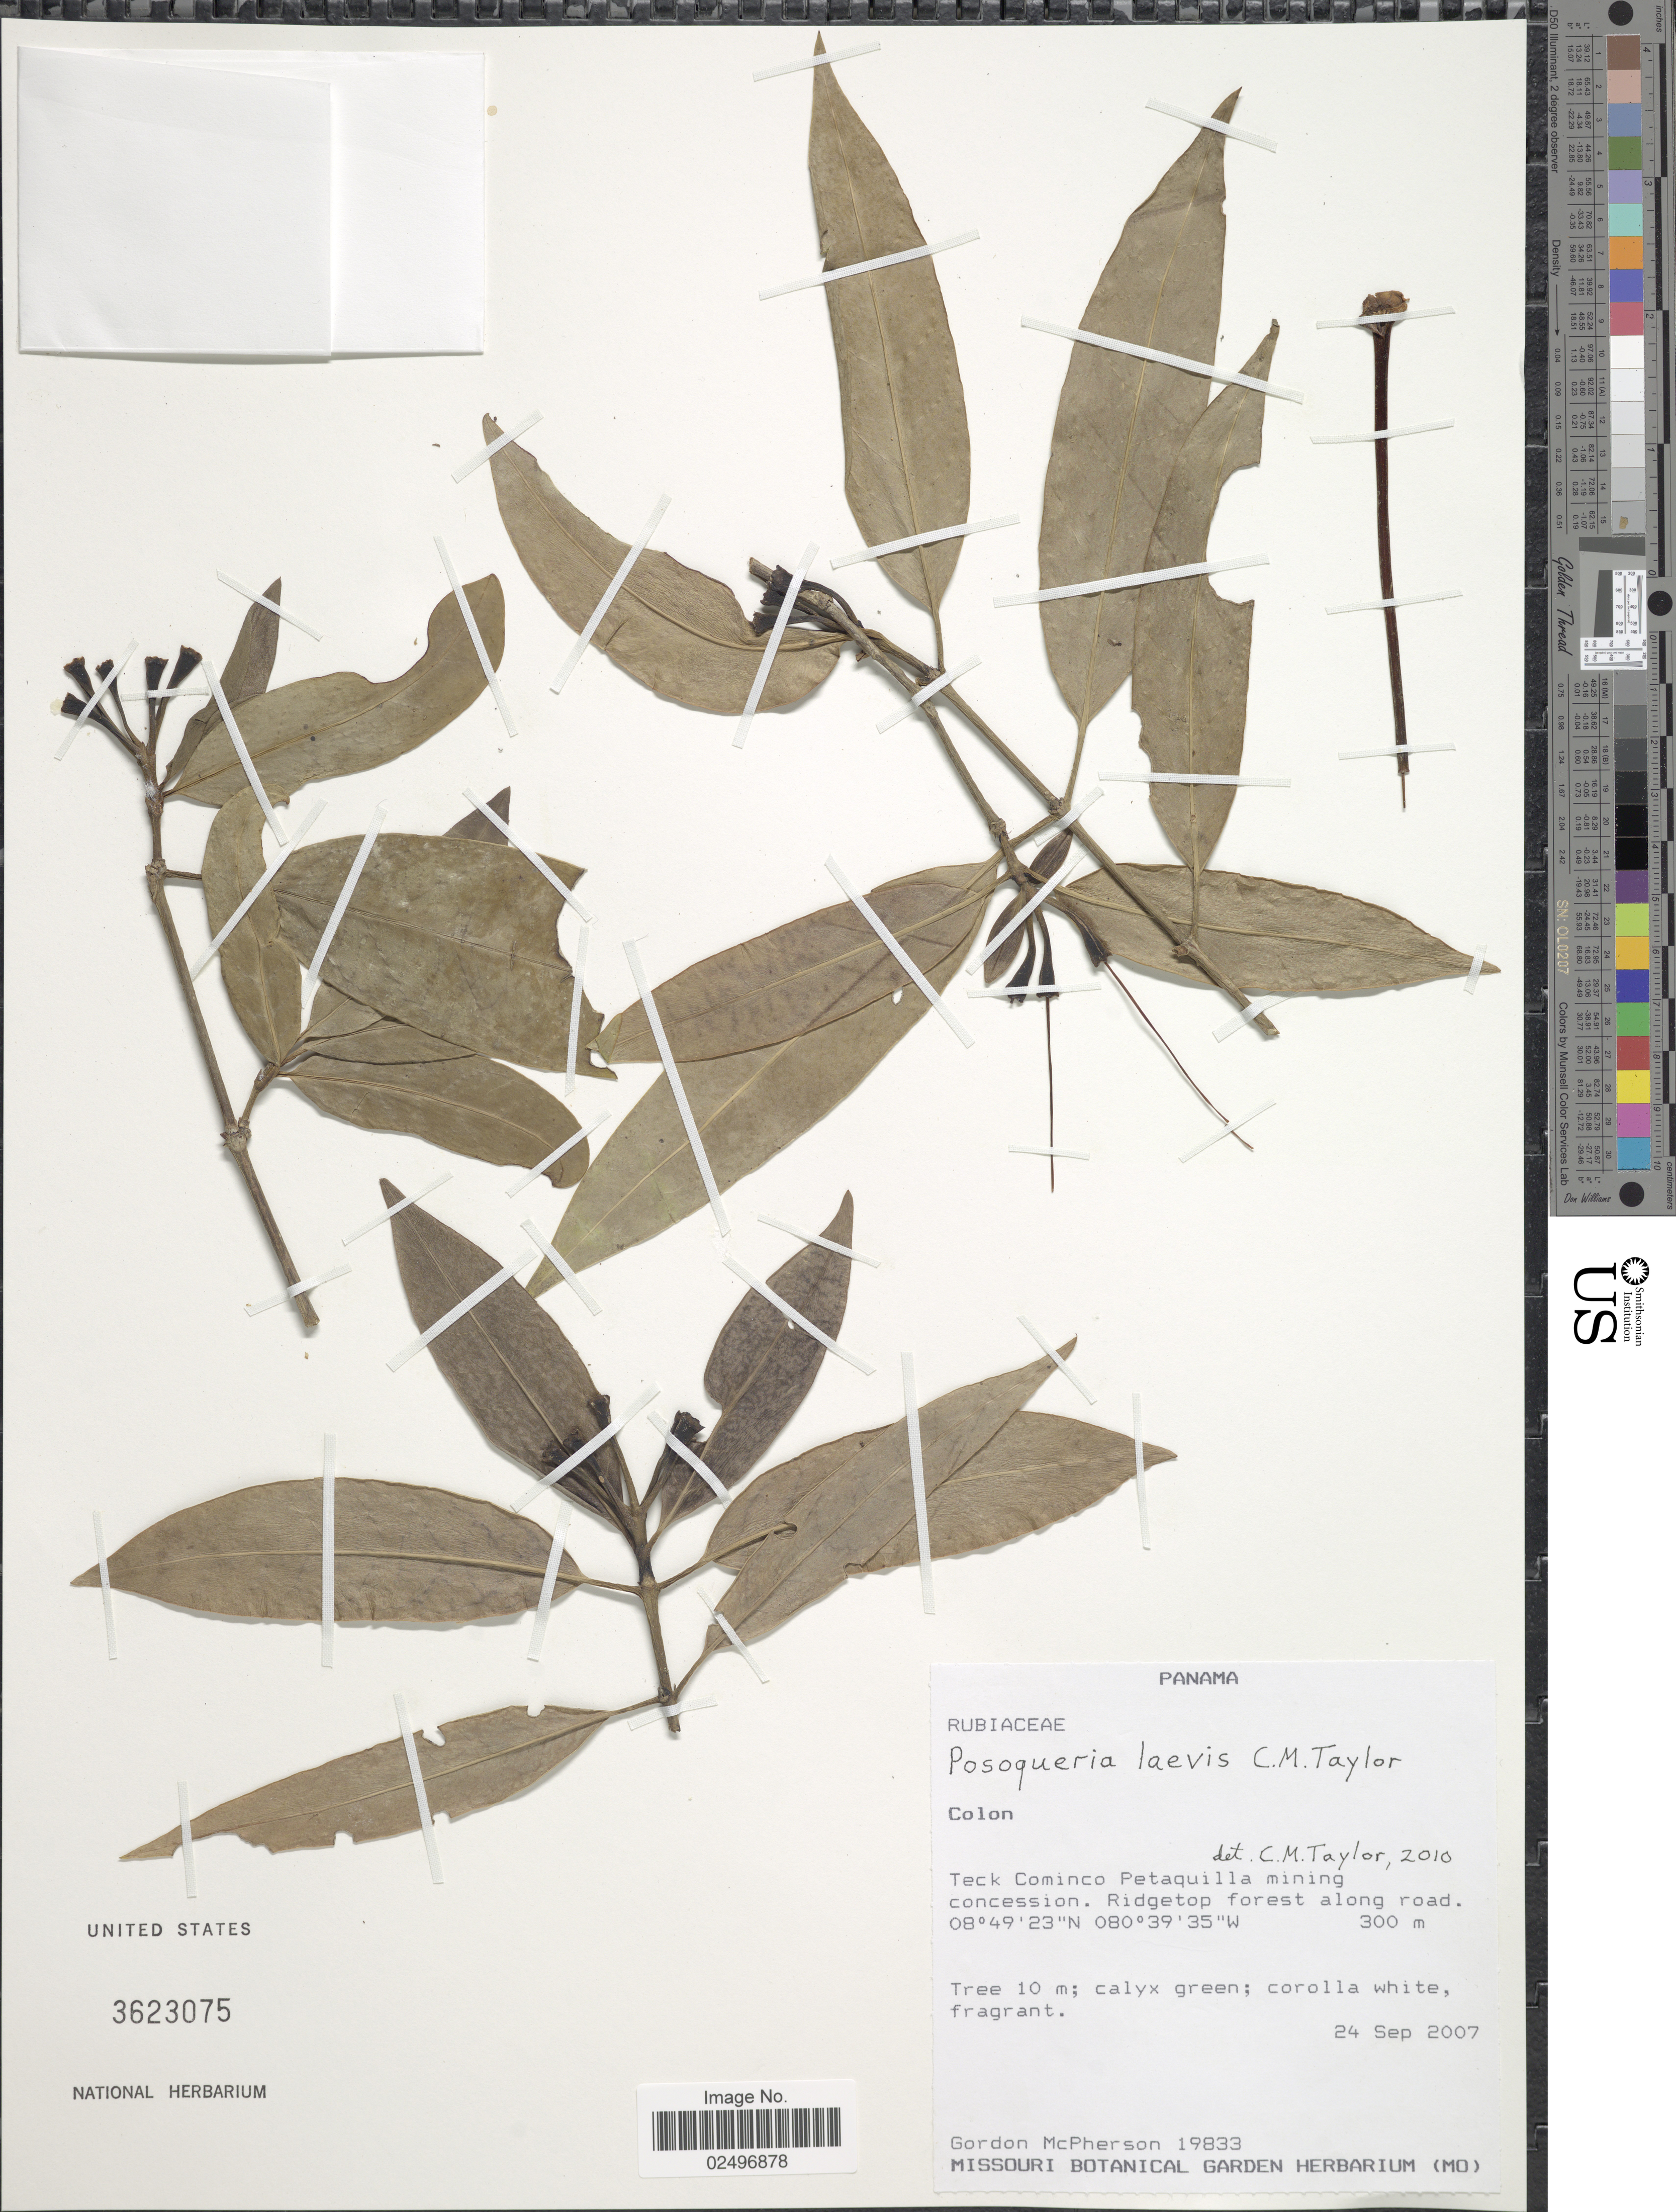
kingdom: Plantae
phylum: Tracheophyta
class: Magnoliopsida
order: Gentianales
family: Rubiaceae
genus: Posoqueria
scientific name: Posoqueria laevis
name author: C.M. Taylor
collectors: G. D. McPherson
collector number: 19833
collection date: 2007-09-24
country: Panama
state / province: Colón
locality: Colon, Teck Cominco Petaquilla mining concession. Ridgetop forest along road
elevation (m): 300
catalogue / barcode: US 3623075